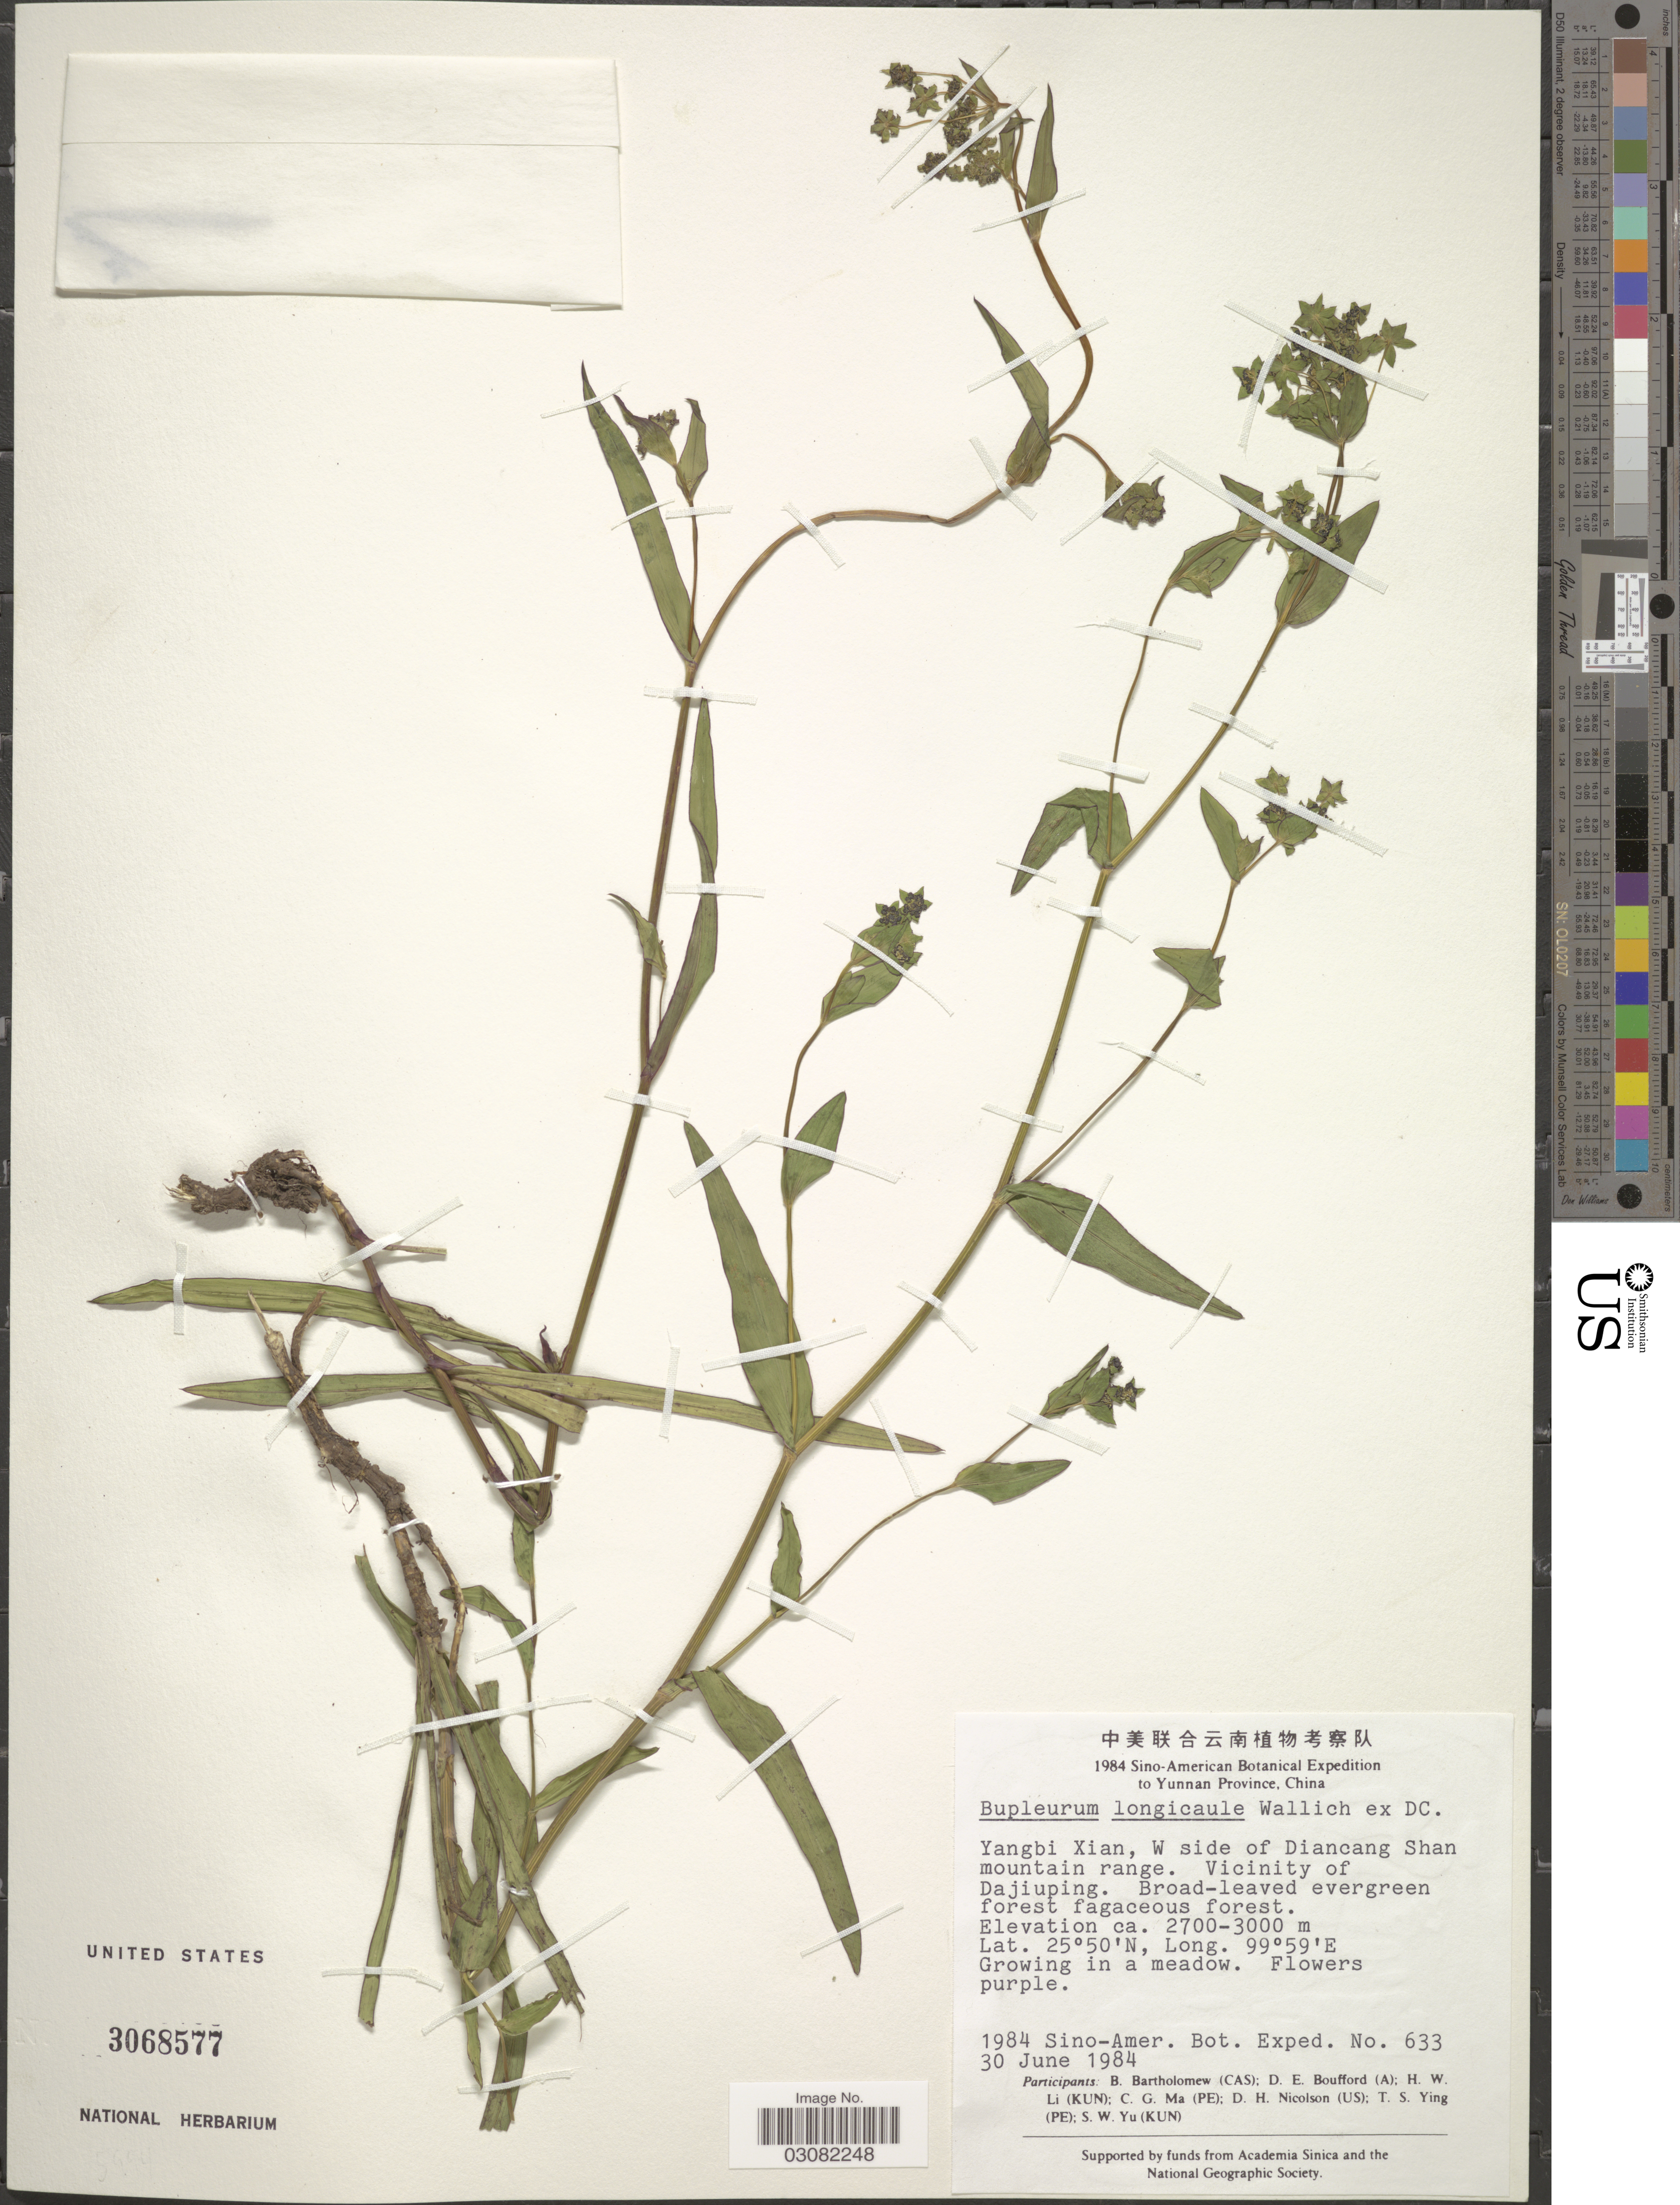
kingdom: Plantae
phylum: Tracheophyta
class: Magnoliopsida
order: Apiales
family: Apiaceae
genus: Bupleurum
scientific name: Bupleurum longicaule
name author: Wall ex DC.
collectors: B. Bartholomew, D. E. Boufford, H. W. Li, C. Ma & et al.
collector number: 633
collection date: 1984-06-30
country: China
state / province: Yunnan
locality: Yangbi Xian, W side of Diancang Shan mountain range. Vicinity of Dajiuping.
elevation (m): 2700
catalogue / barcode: US 3068577